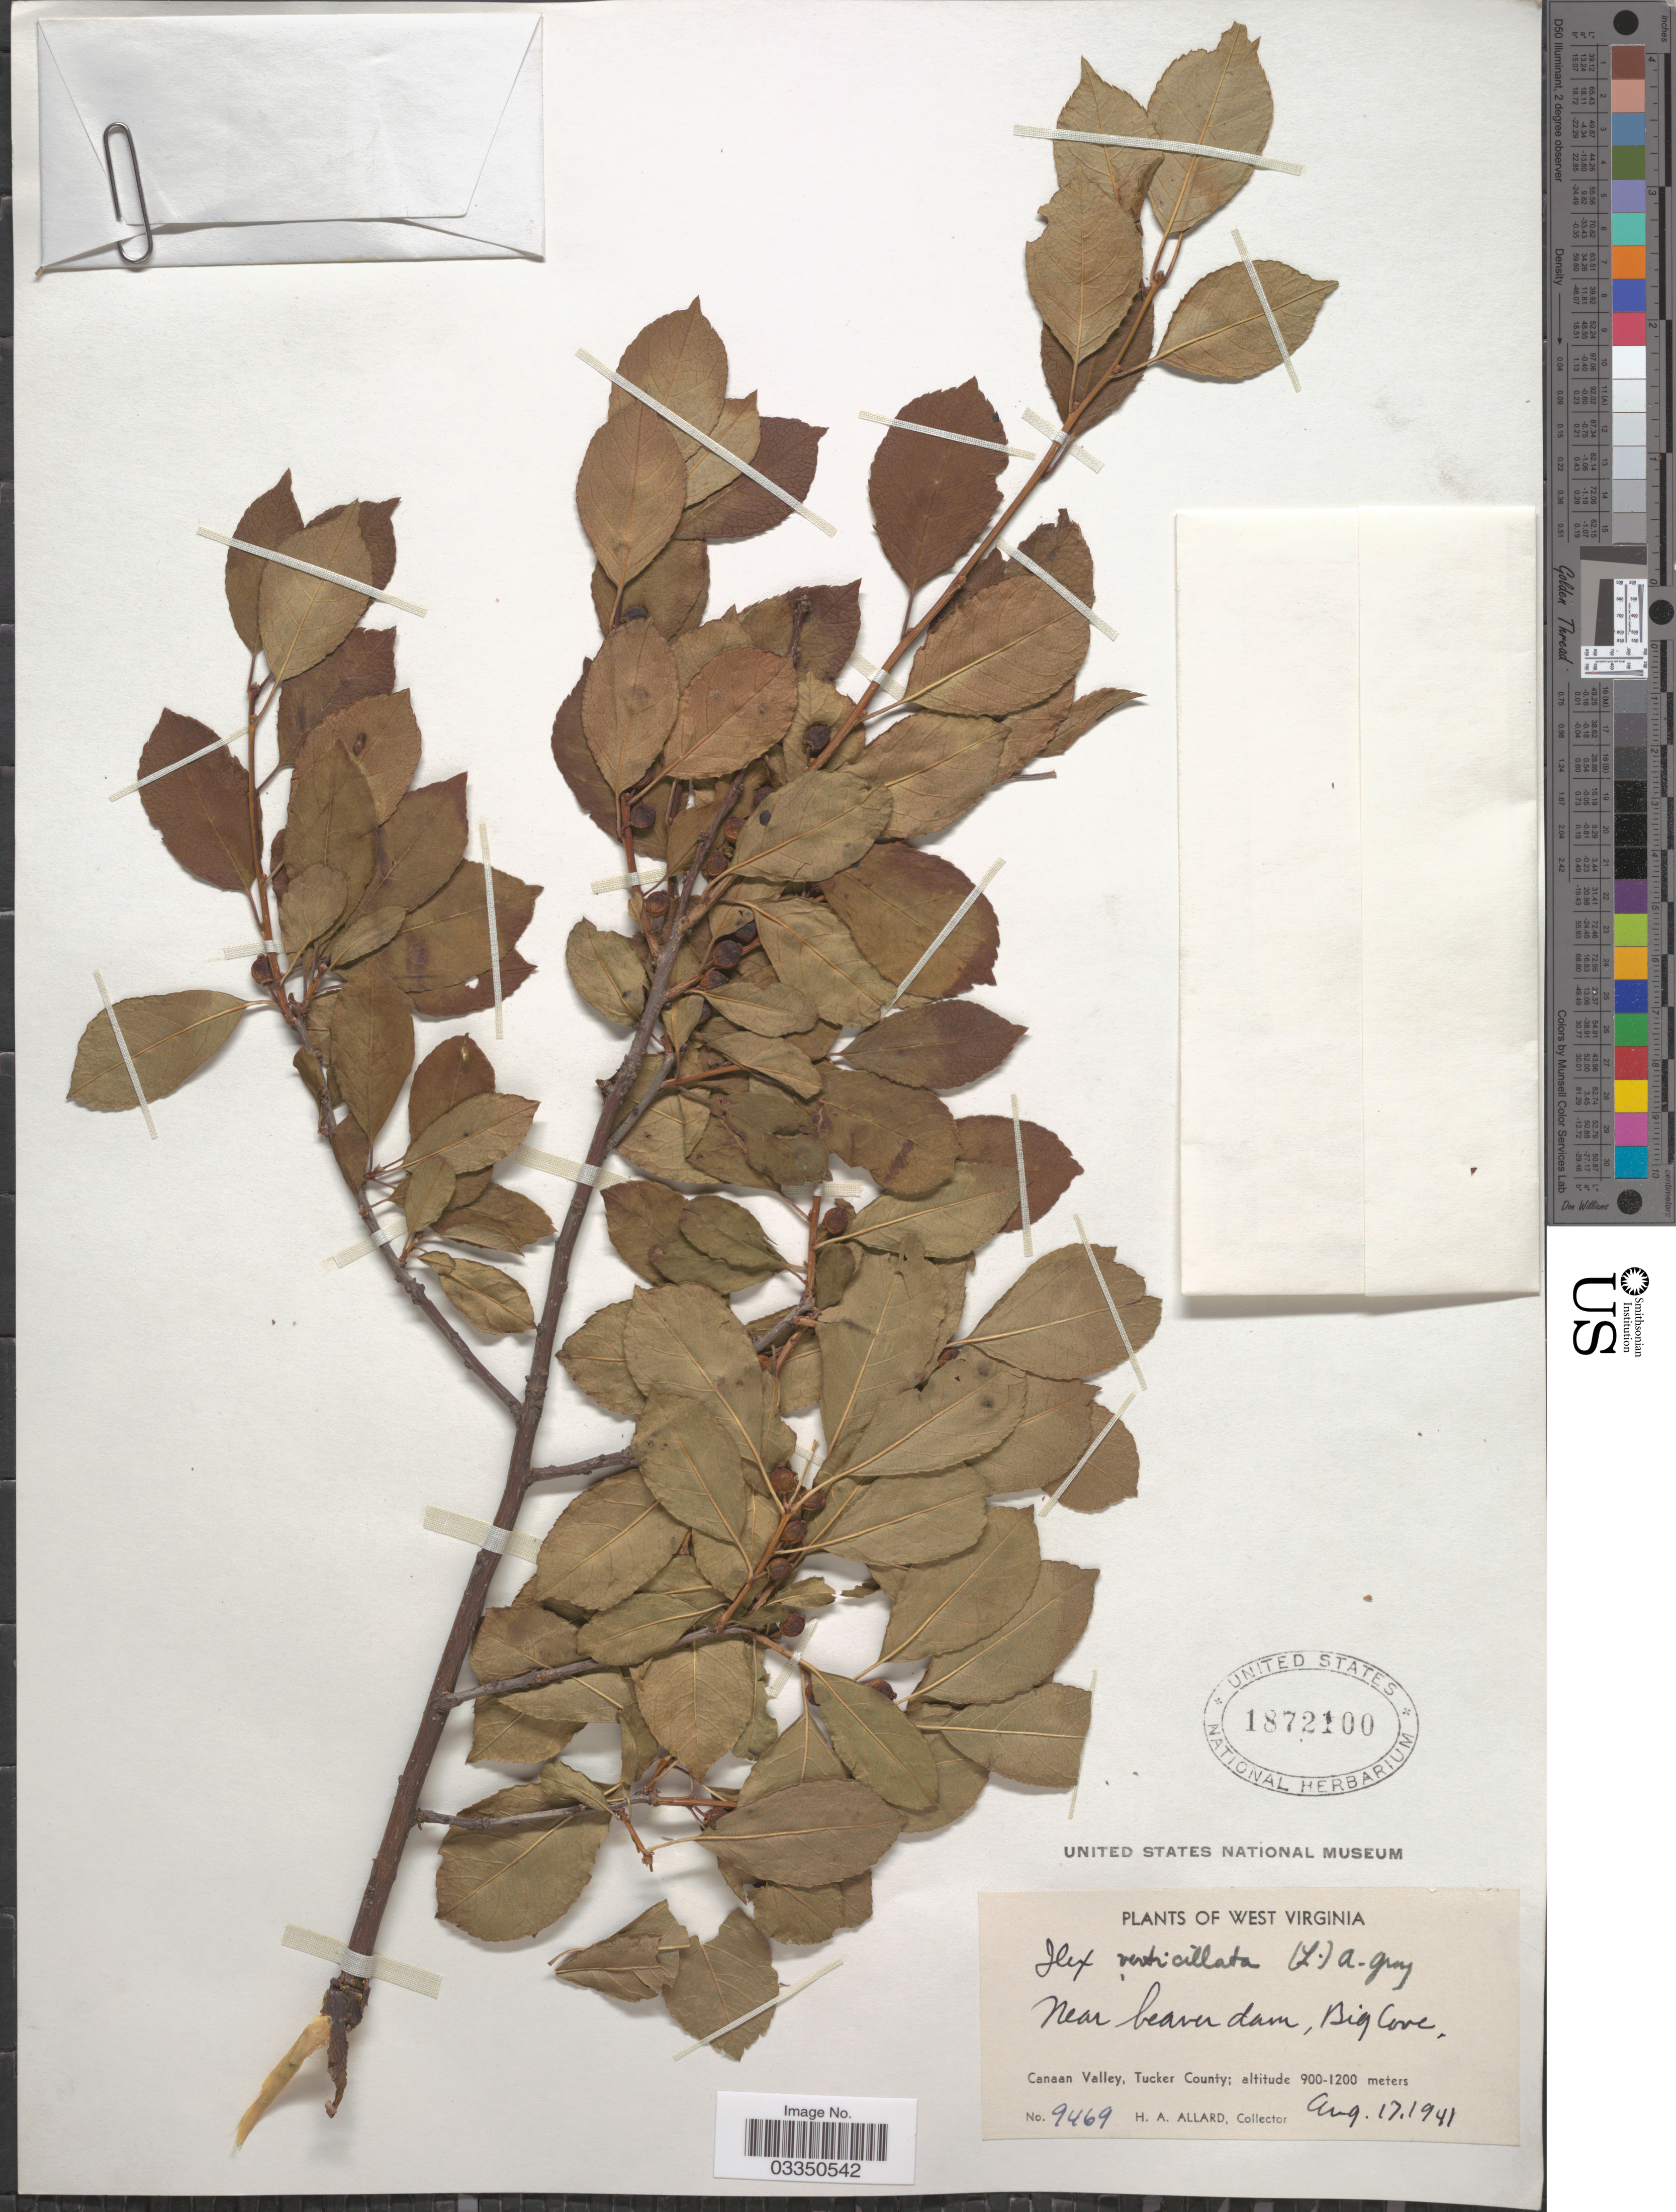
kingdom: Plantae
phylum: Tracheophyta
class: Magnoliopsida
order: Aquifoliales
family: Aquifoliaceae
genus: Ilex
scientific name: Ilex verticillata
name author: (L.) A. Gray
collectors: H. A. Allard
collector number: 9469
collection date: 1941-08-17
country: United States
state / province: West Virginia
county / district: Tucker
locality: Near beaver dam, Big Cove. Canaan Valley, Tucker County.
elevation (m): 900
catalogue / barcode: US 1872100